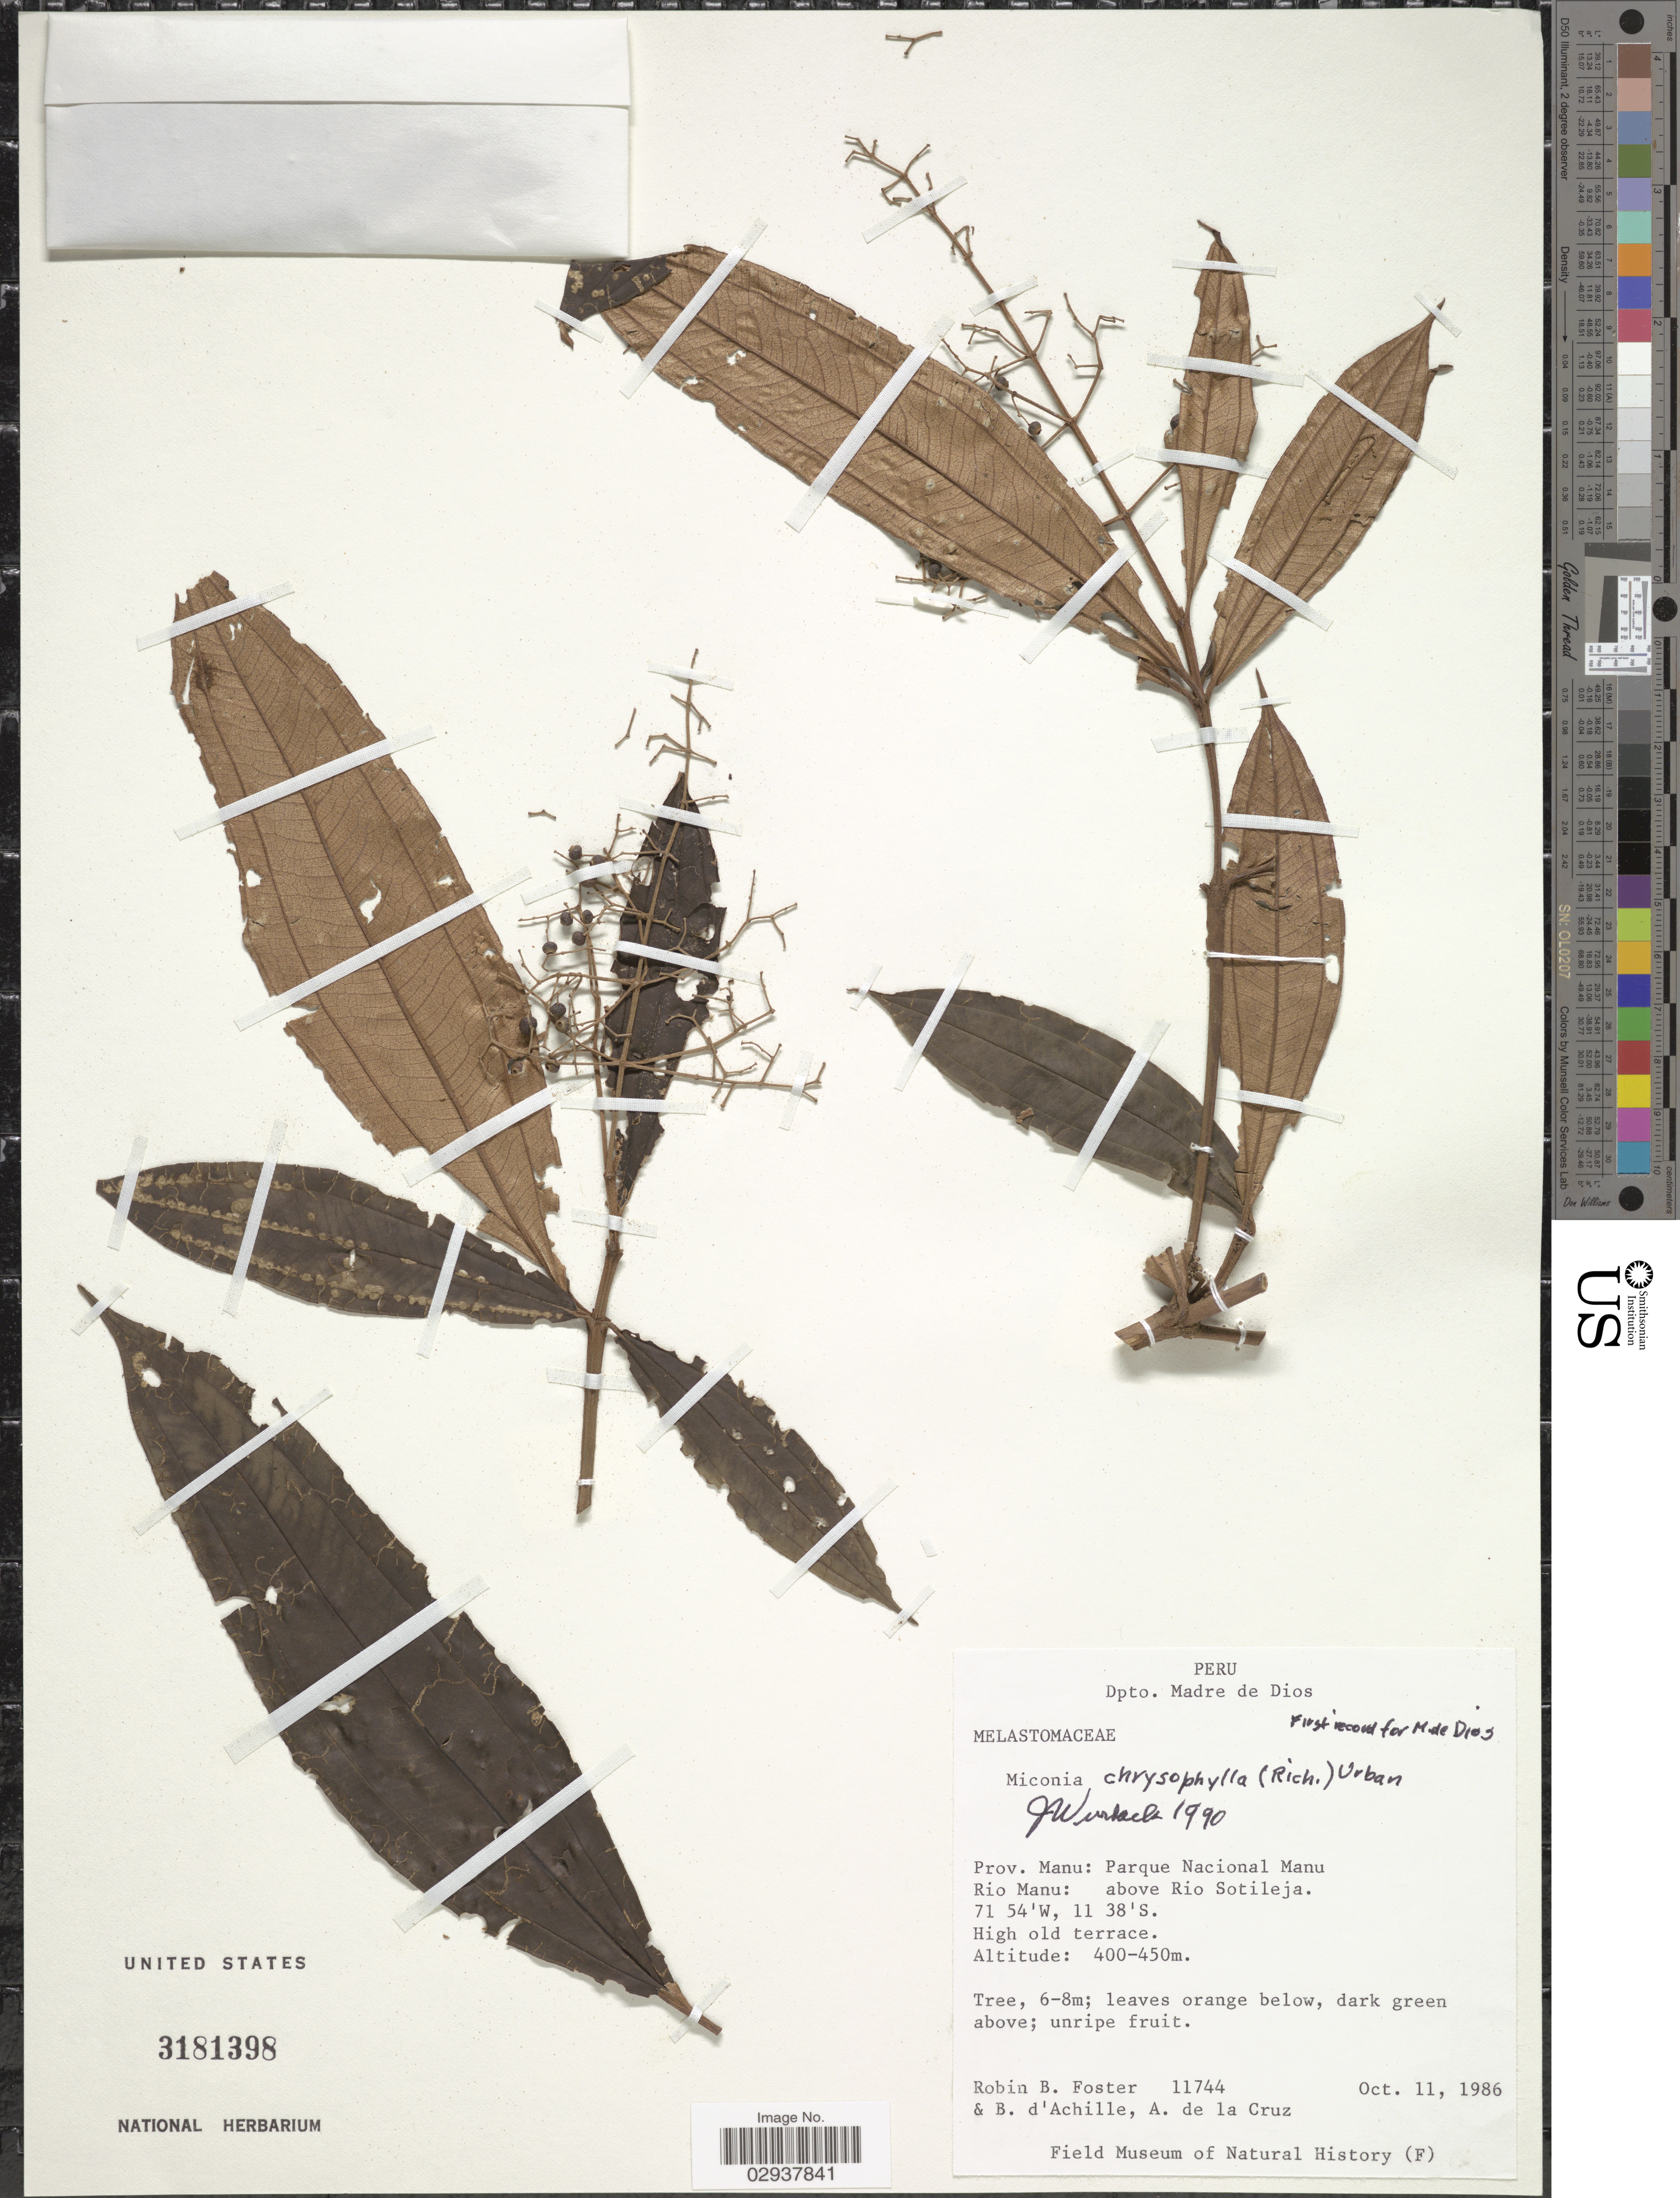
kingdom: Plantae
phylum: Tracheophyta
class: Magnoliopsida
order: Myrtales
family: Melastomataceae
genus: Miconia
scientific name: Miconia chrysophylla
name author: (Rich.) Urb.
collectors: R. B. Foster, B. d'Achille & A. De la Cruz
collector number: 11744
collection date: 1986-10-11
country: Peru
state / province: Madre de Dios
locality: Dpto. Madre de Dios. Prov. Manu: Parque Nacional Manu. Rio Manu: above Rio Sotileja.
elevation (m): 400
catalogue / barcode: US 3181398